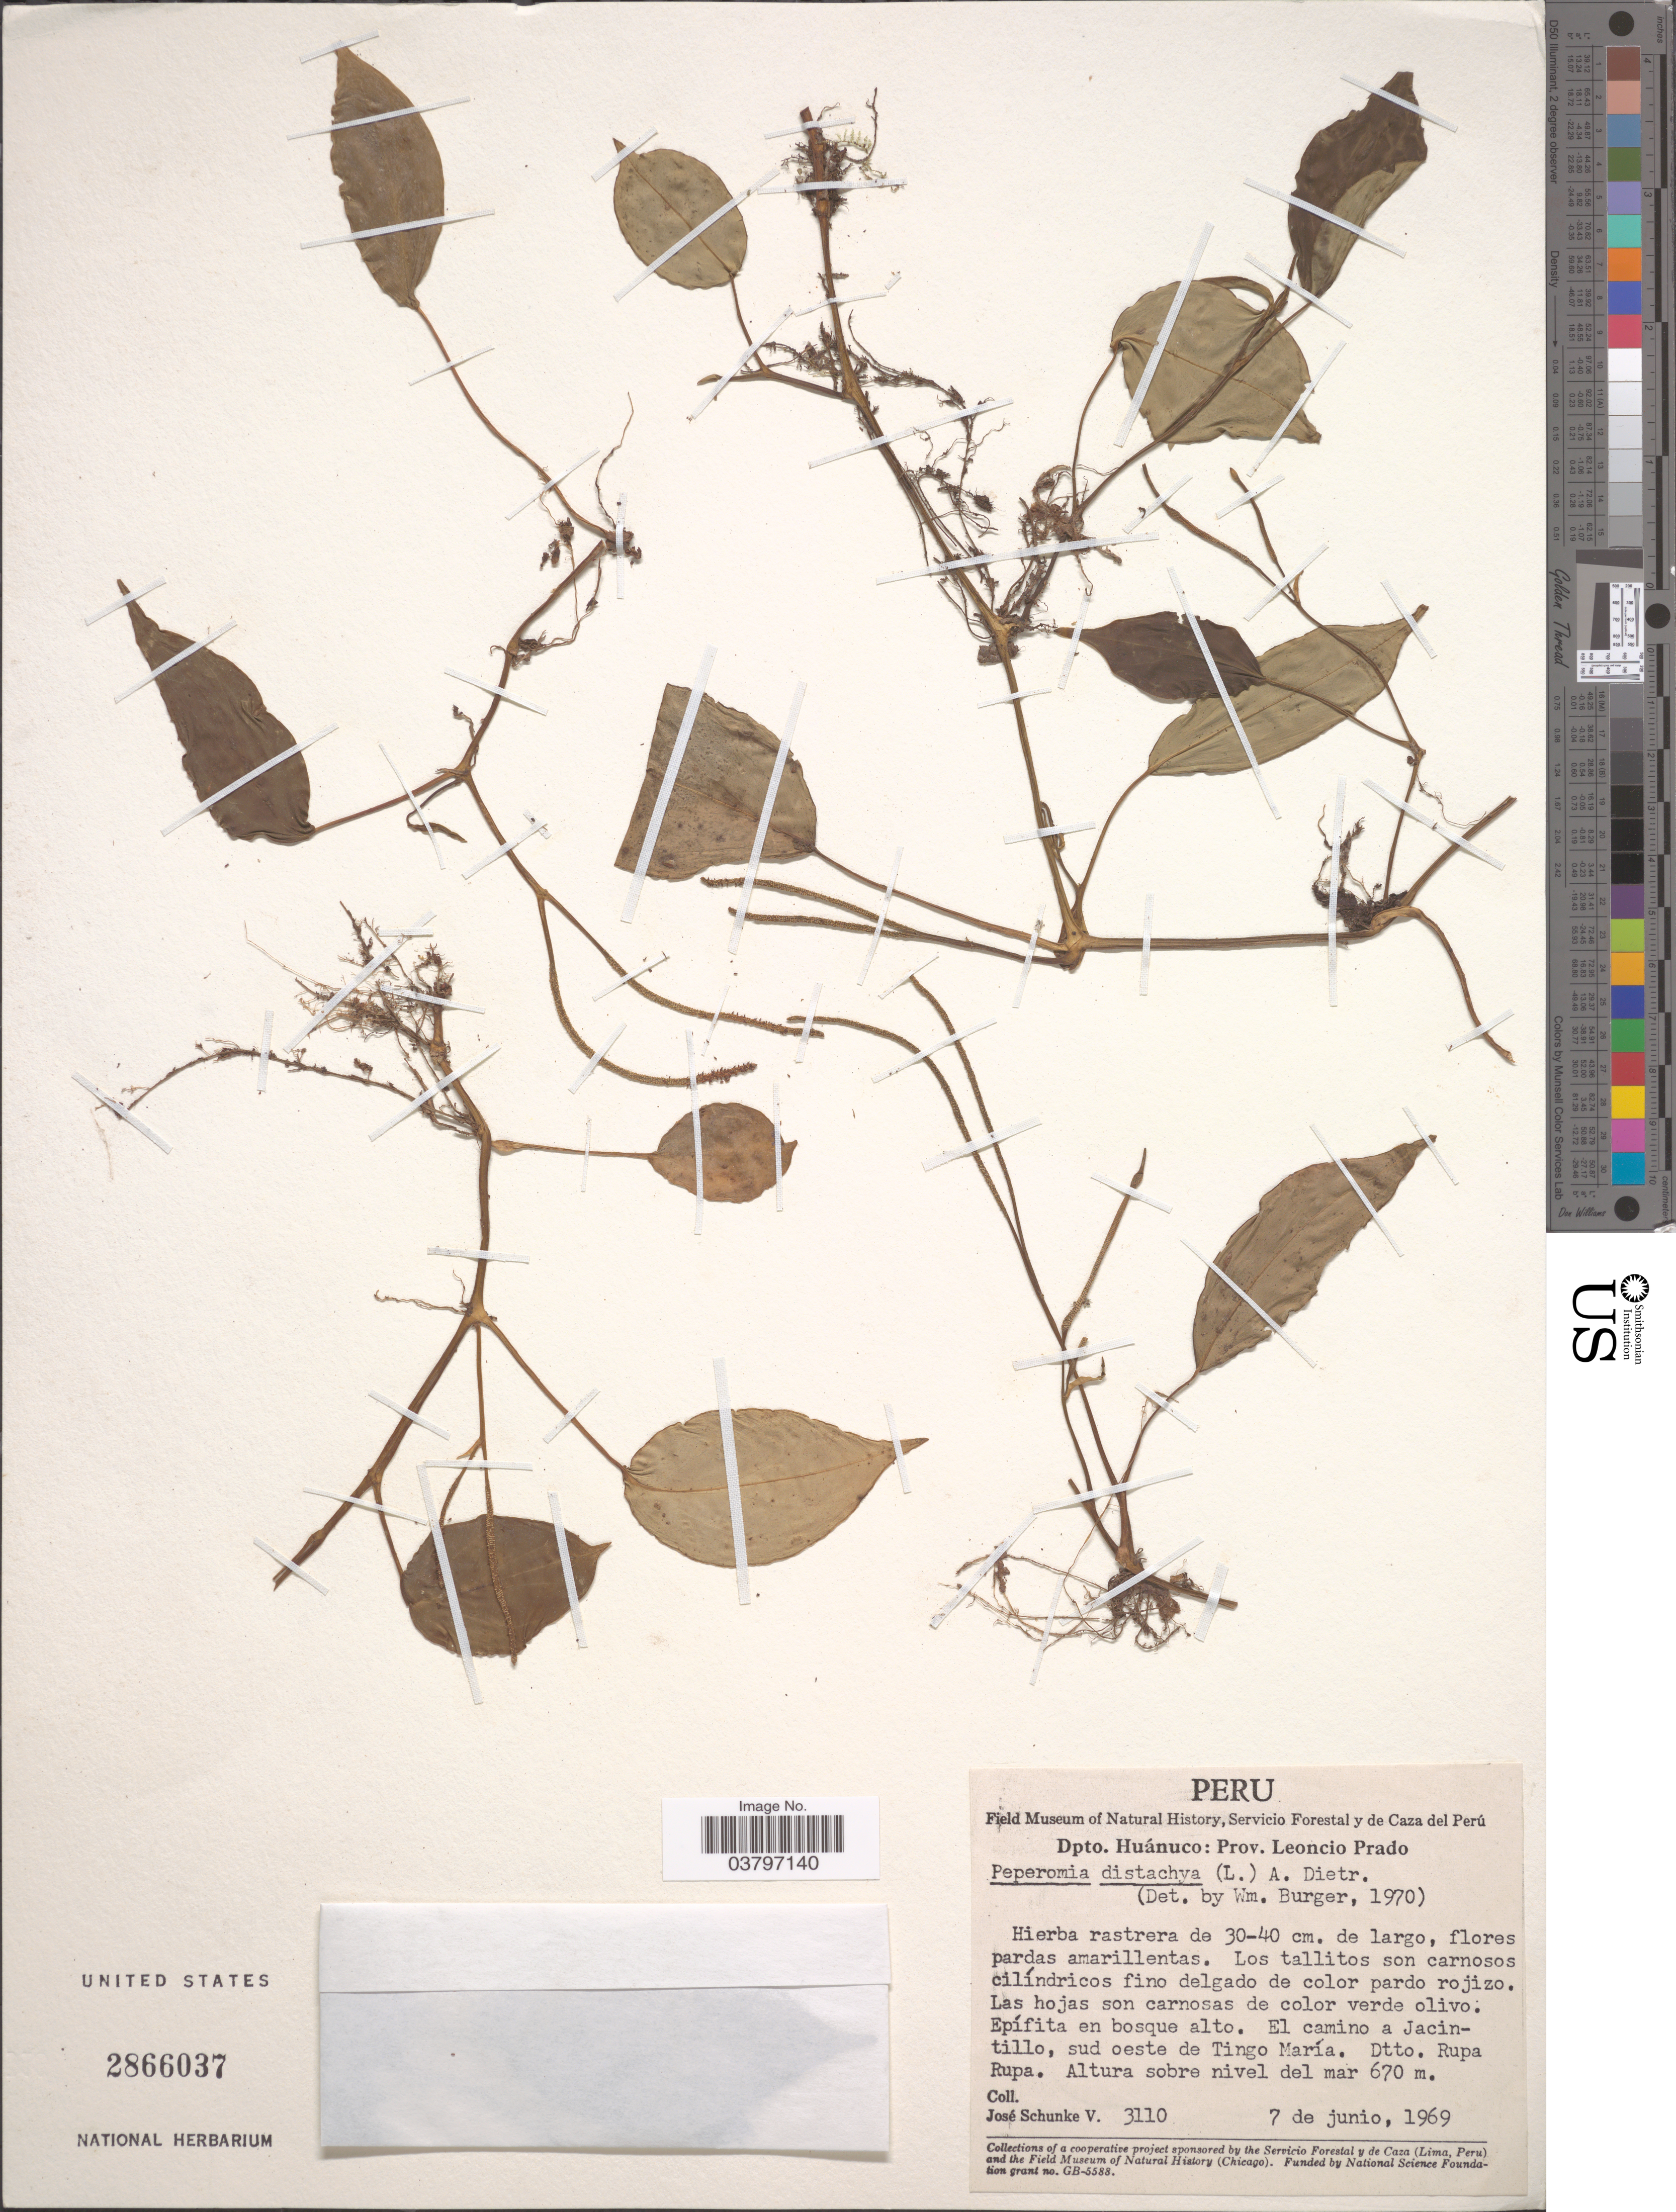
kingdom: Plantae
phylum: Tracheophyta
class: Magnoliopsida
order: Piperales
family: Piperaceae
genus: Peperomia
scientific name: Peperomia distachya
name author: (L.) A. Dietr.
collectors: J. Schunke Vigo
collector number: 3110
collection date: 1969-06-07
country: Peru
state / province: Huánuco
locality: Dpto. Huánuco: Prov. Leoncio Prado. El camino a Jacintillo, sud oeste de Tingo María. Dtto. Rupa Rupa.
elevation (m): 670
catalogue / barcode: US 2866037